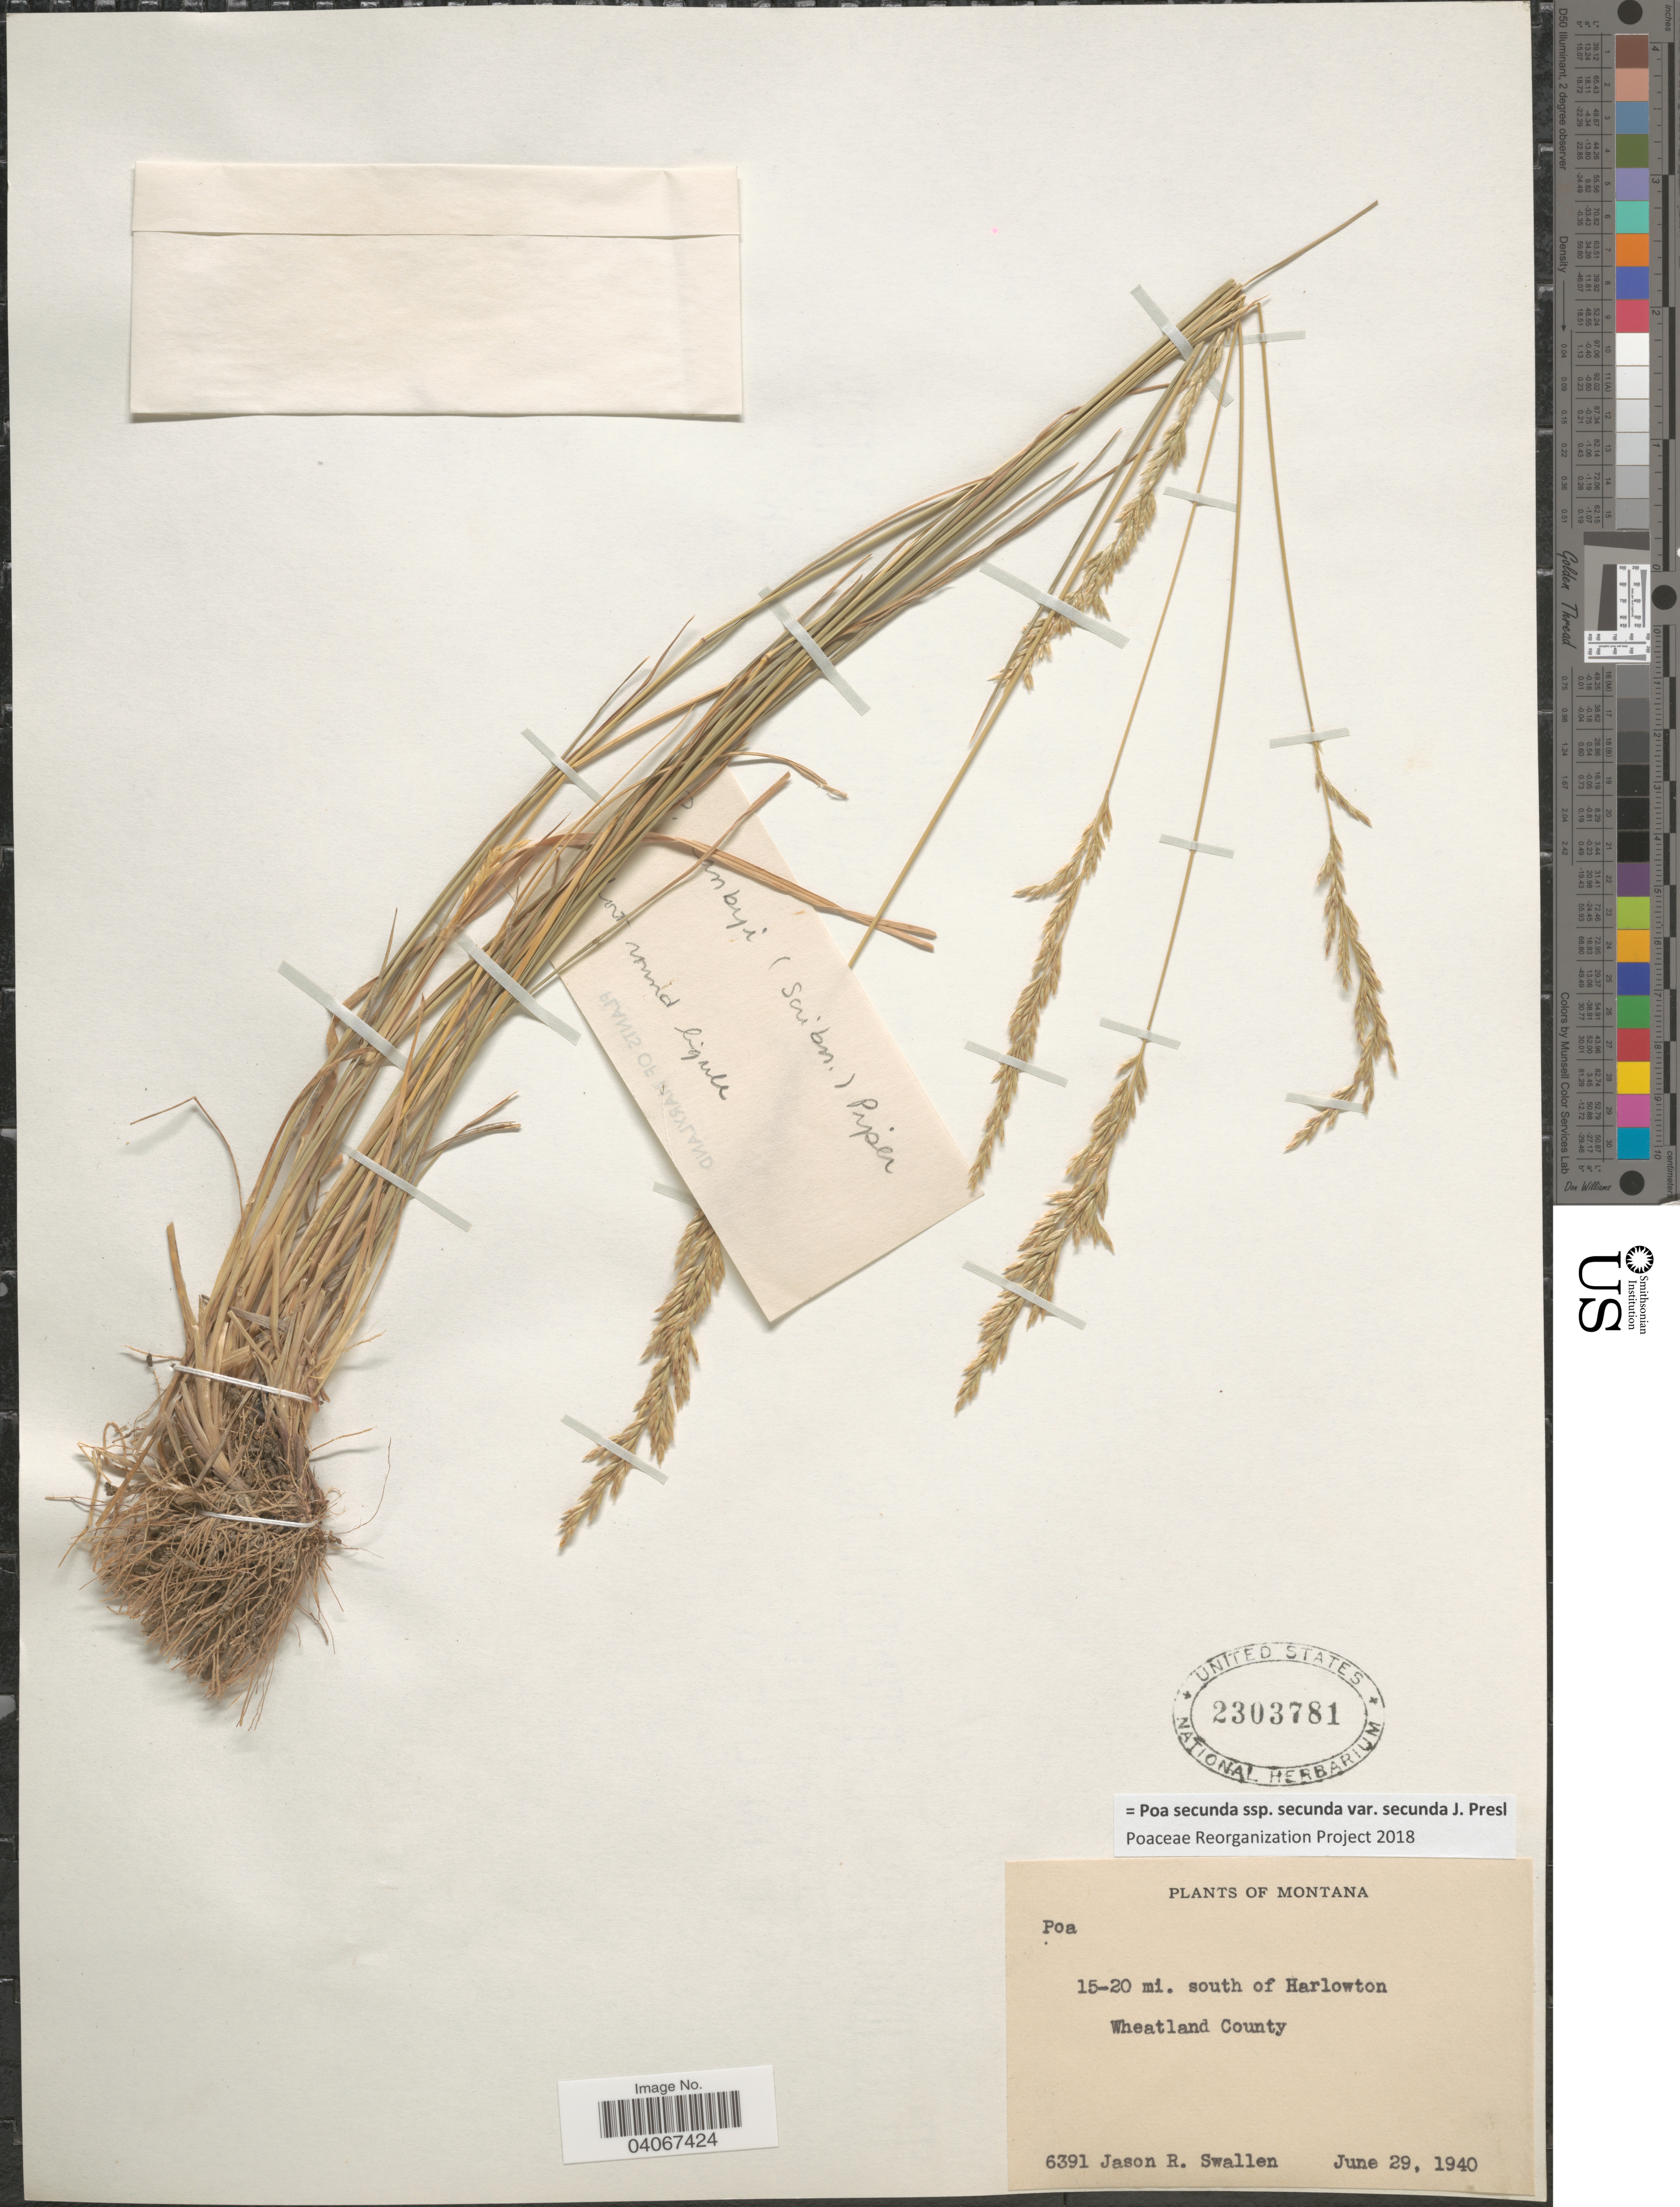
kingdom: Plantae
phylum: Tracheophyta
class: Liliopsida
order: Poales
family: Poaceae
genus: Poa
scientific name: Poa secunda subsp. secunda var. secunda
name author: J. Presl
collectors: J. R. Swallen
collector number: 6391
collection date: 1940-06-29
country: United States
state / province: Montana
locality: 15-20 mi. south of Harlowton. Wheatland County.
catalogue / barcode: US 2303781